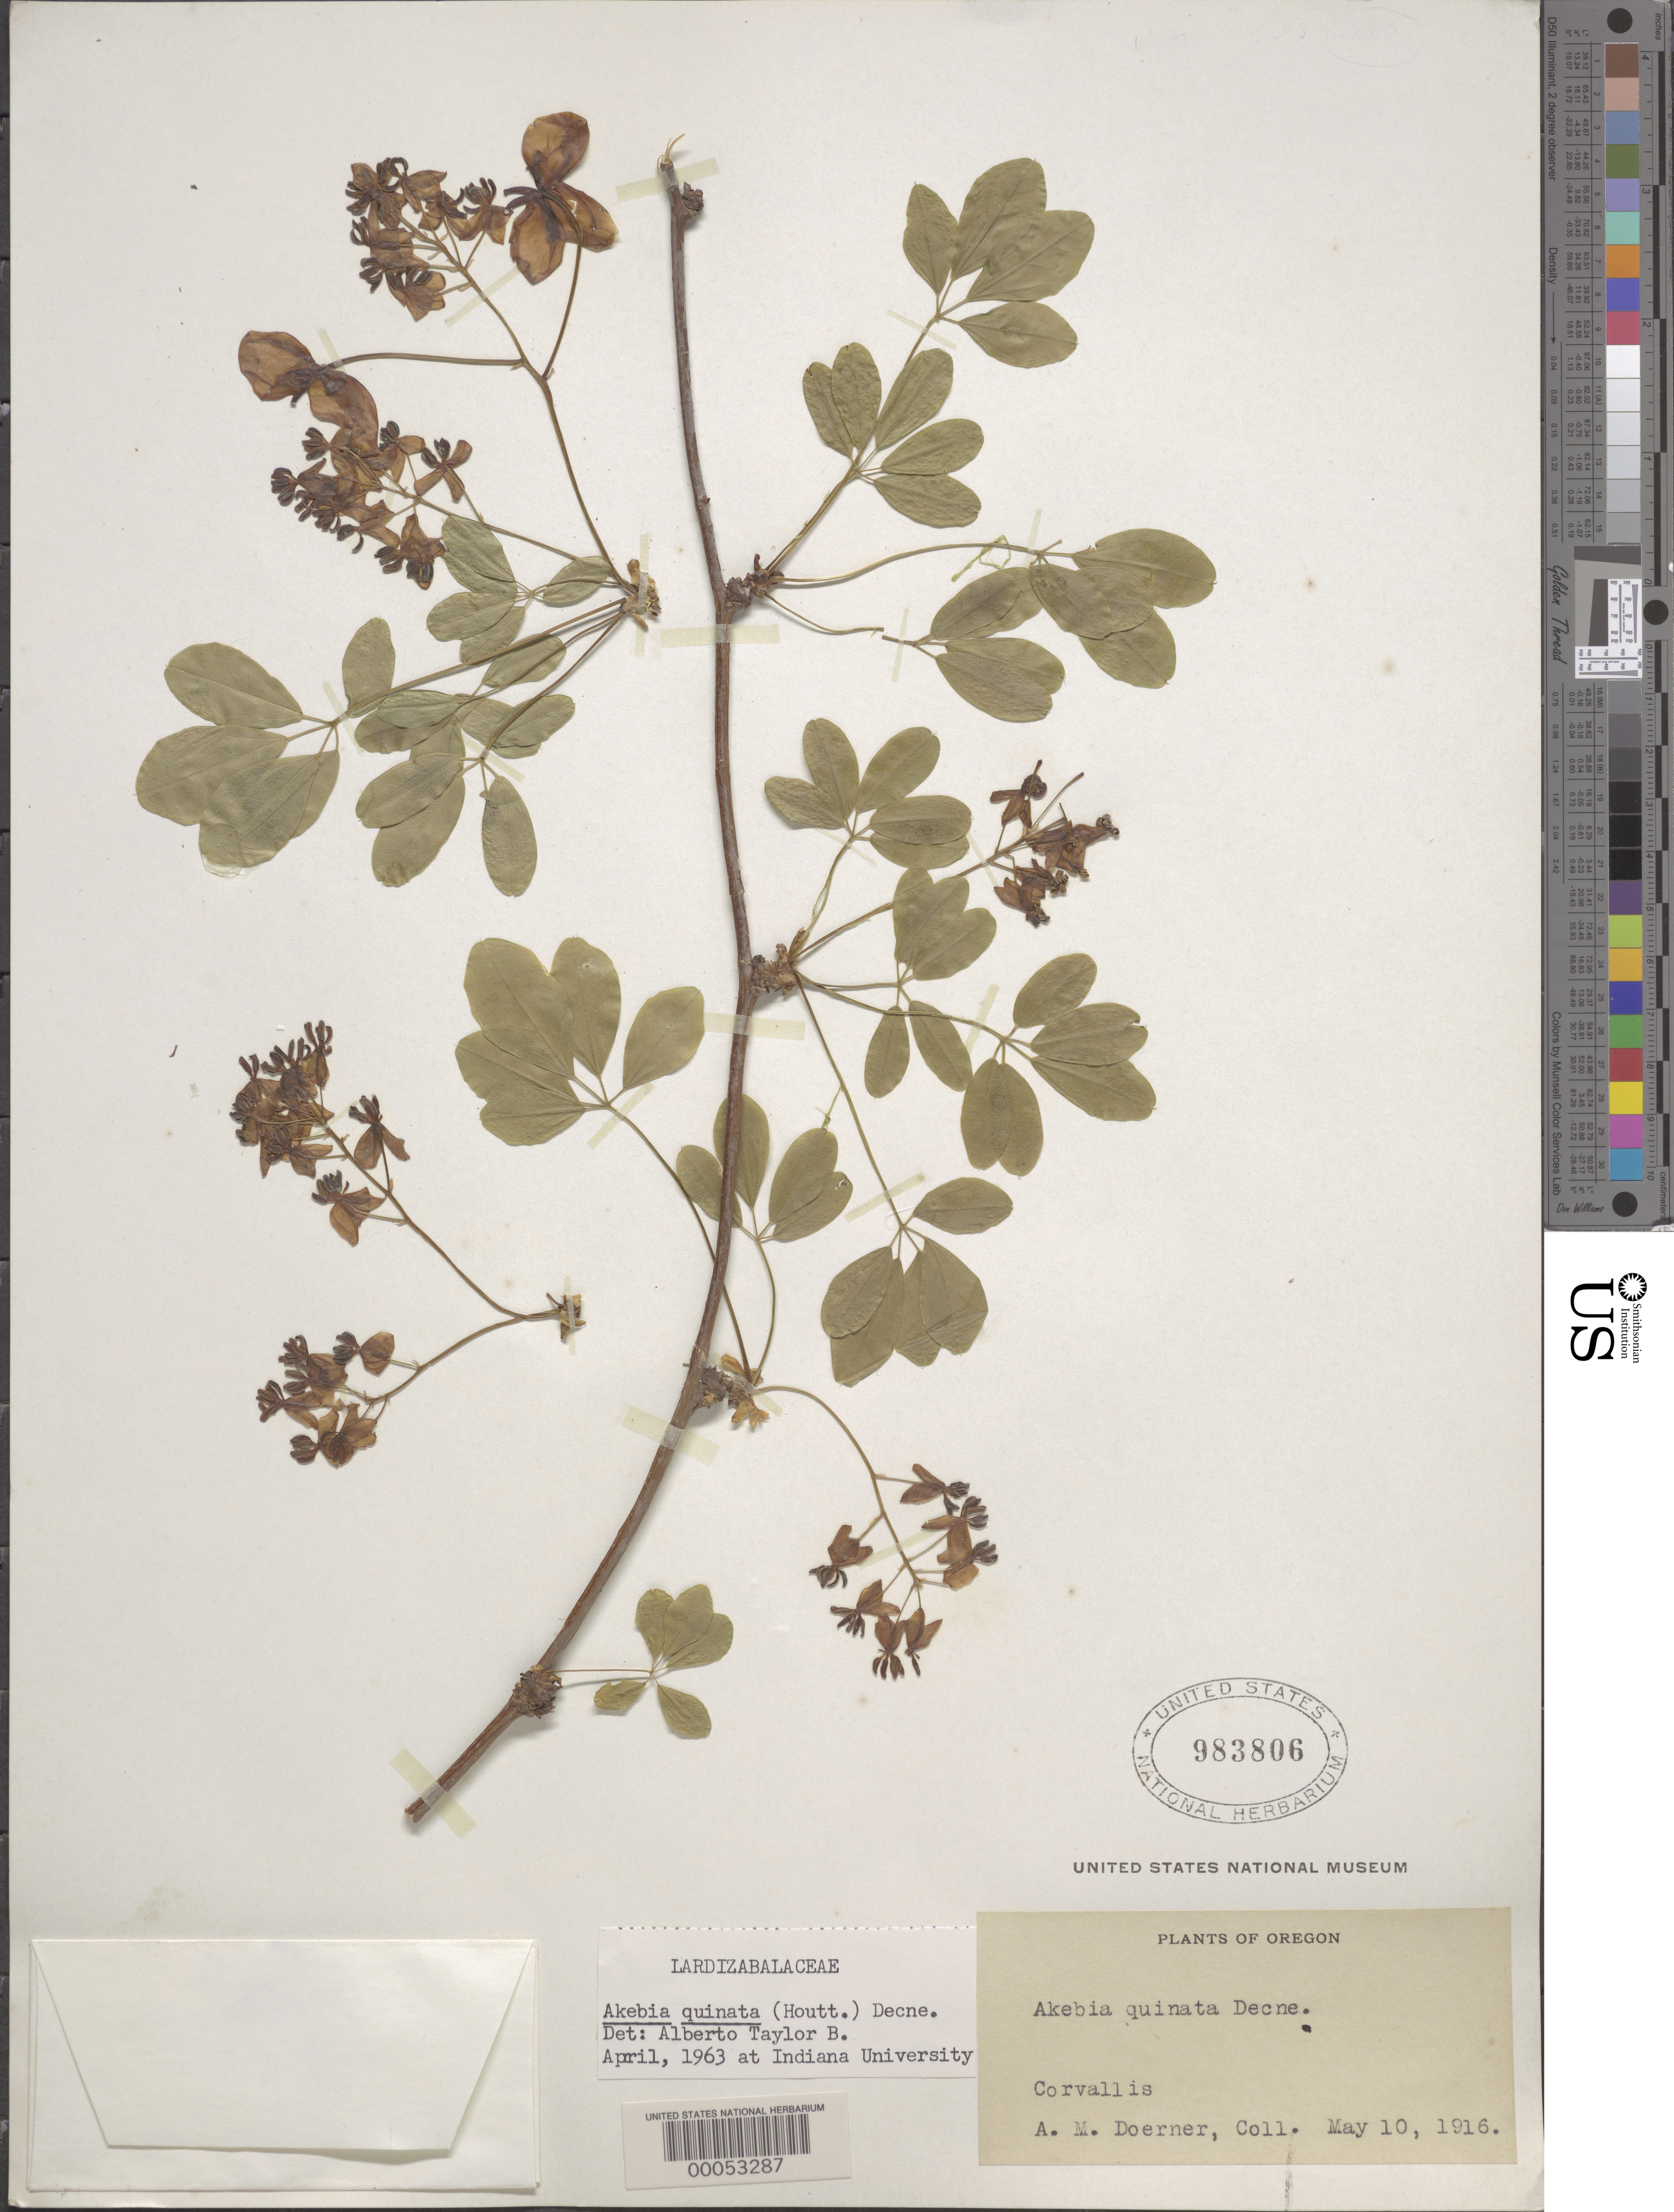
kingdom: Plantae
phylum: Tracheophyta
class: Magnoliopsida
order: Ranunculales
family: Lardizabalaceae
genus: Akebia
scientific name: Akebia quinata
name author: (Houtt.) Decne.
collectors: E. Doerner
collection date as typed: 10 May 1916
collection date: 1916-05-10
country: United States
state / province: Oregon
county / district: Benton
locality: Corvallis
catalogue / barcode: US 983806